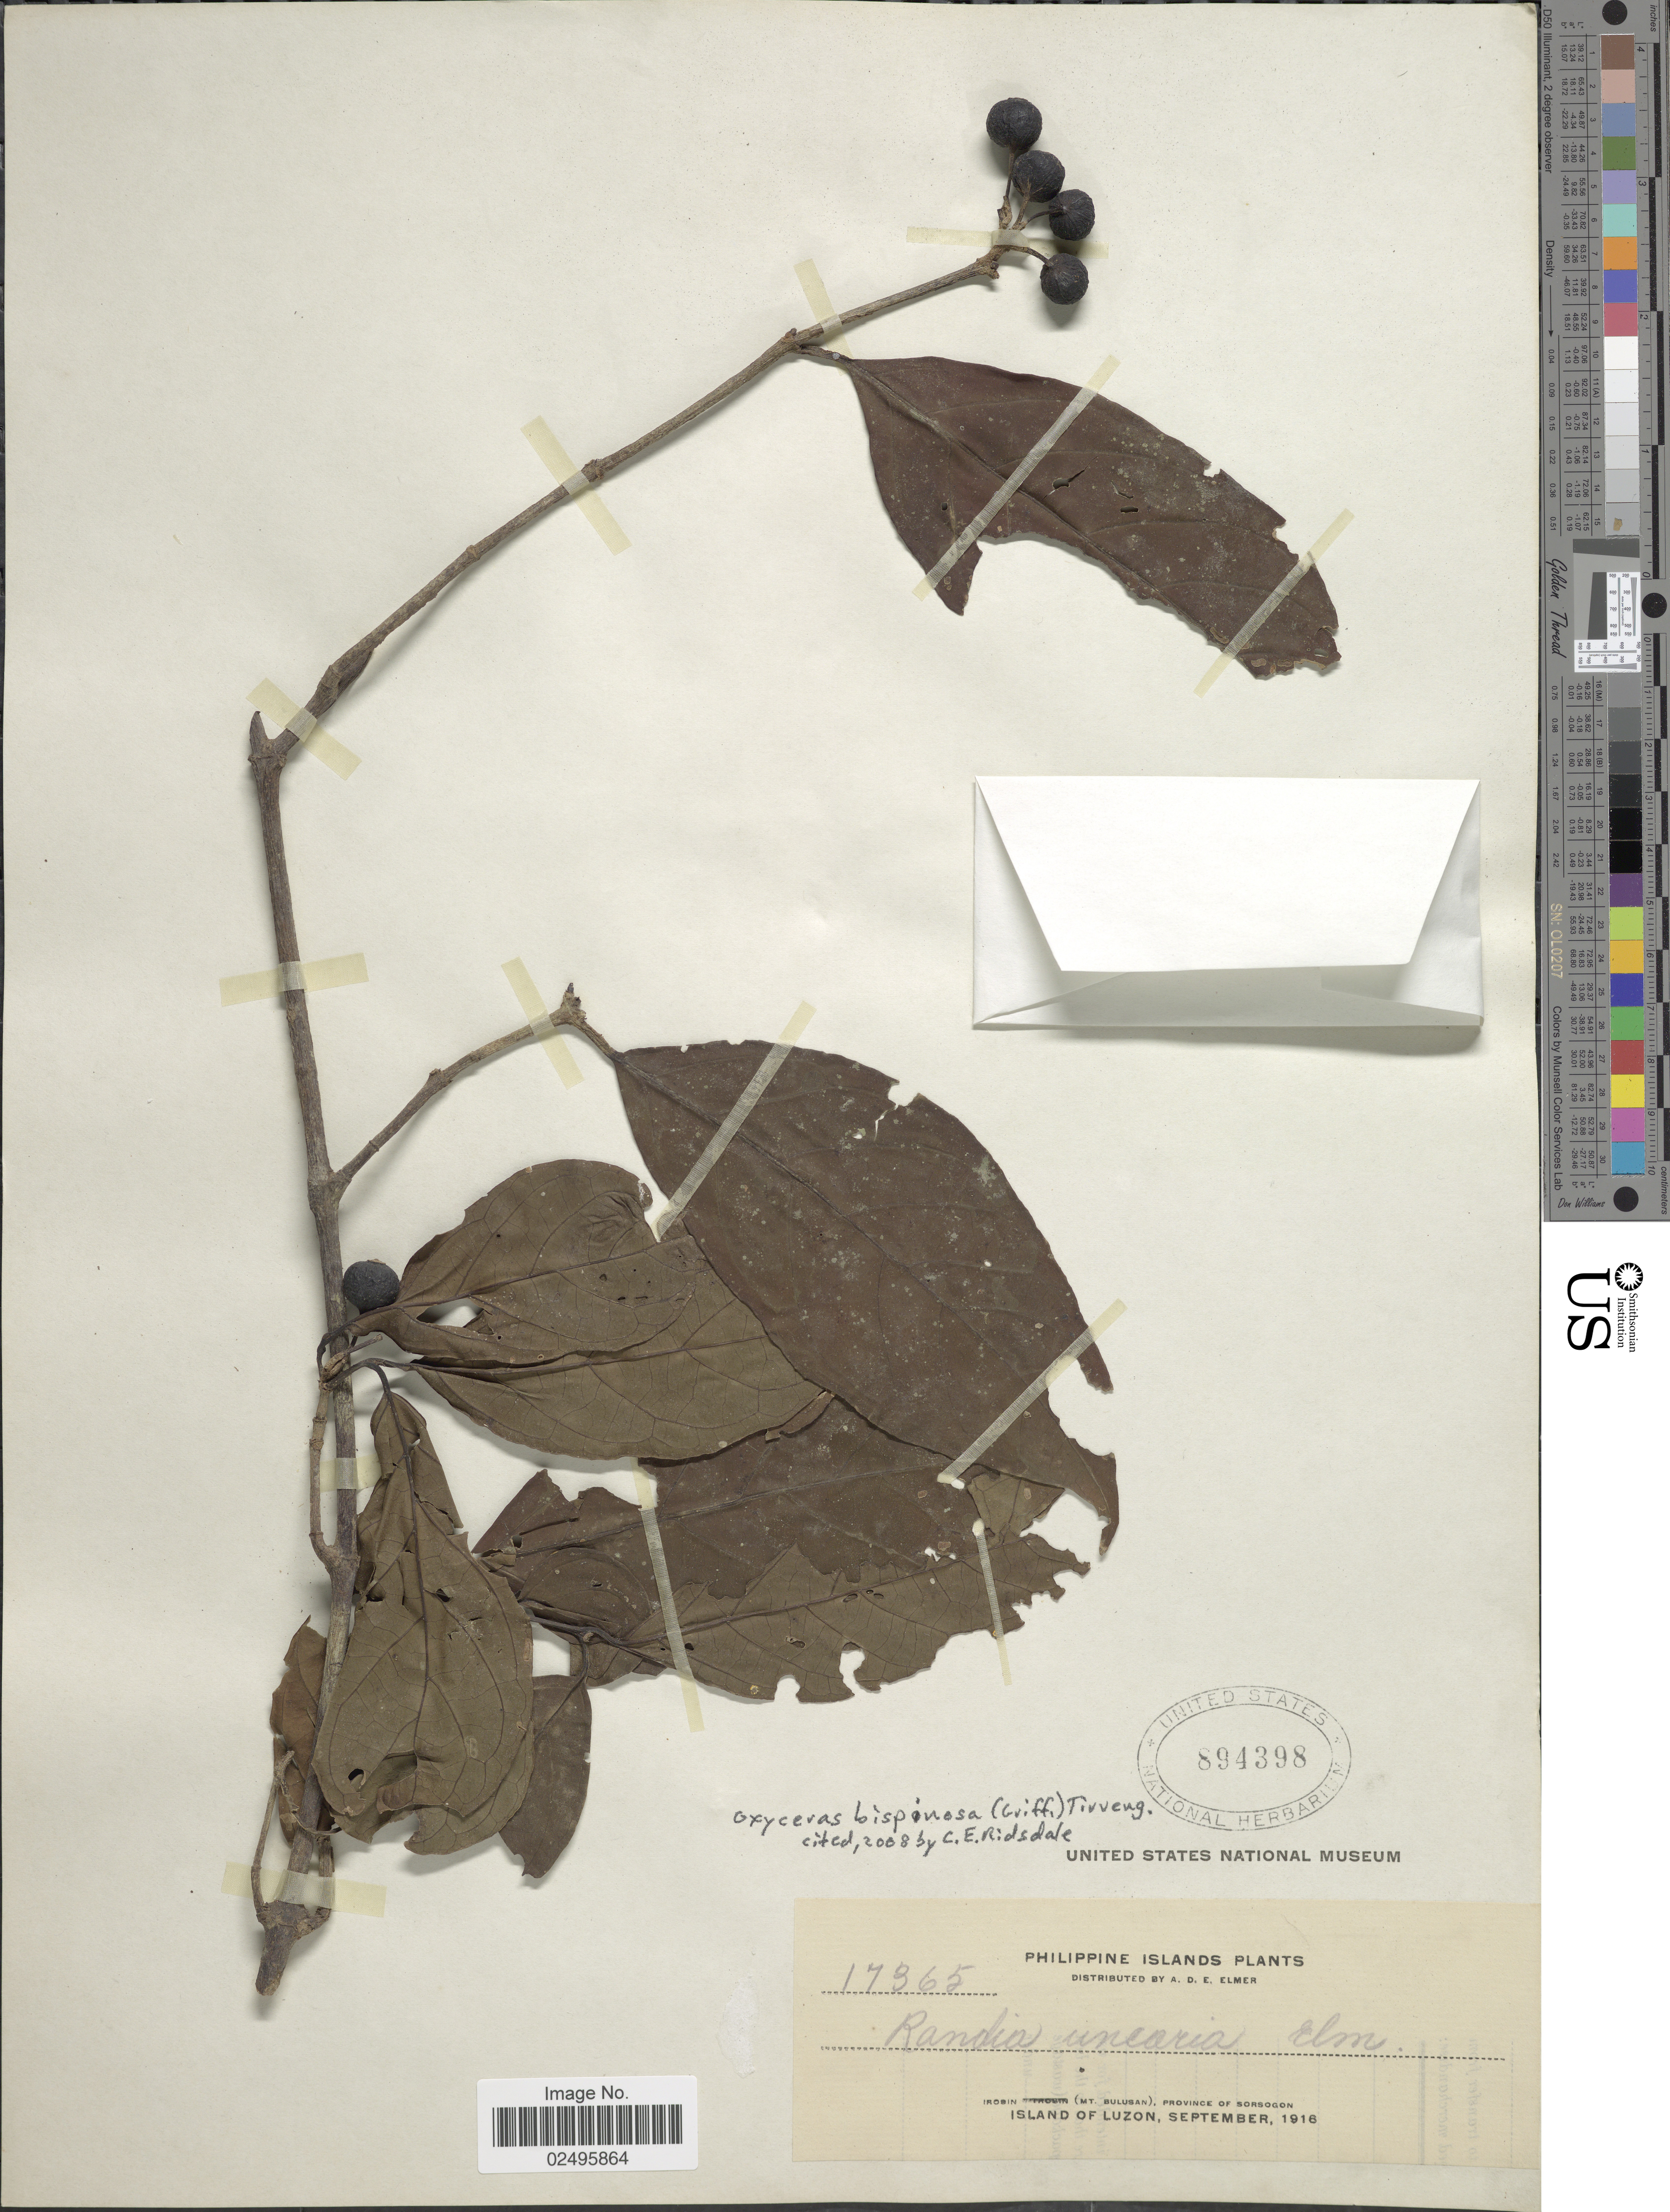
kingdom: Plantae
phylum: Tracheophyta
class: Magnoliopsida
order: Gentianales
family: Rubiaceae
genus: Oxyceros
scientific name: Oxyceros bispinosa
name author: (Griff.) Tirveng.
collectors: A. D. E. Elmer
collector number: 17365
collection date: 1916-09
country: Philippines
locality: Irosin (Mt. Bulusan), Province of Sorsogon. Island of Luzon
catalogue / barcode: US 894398